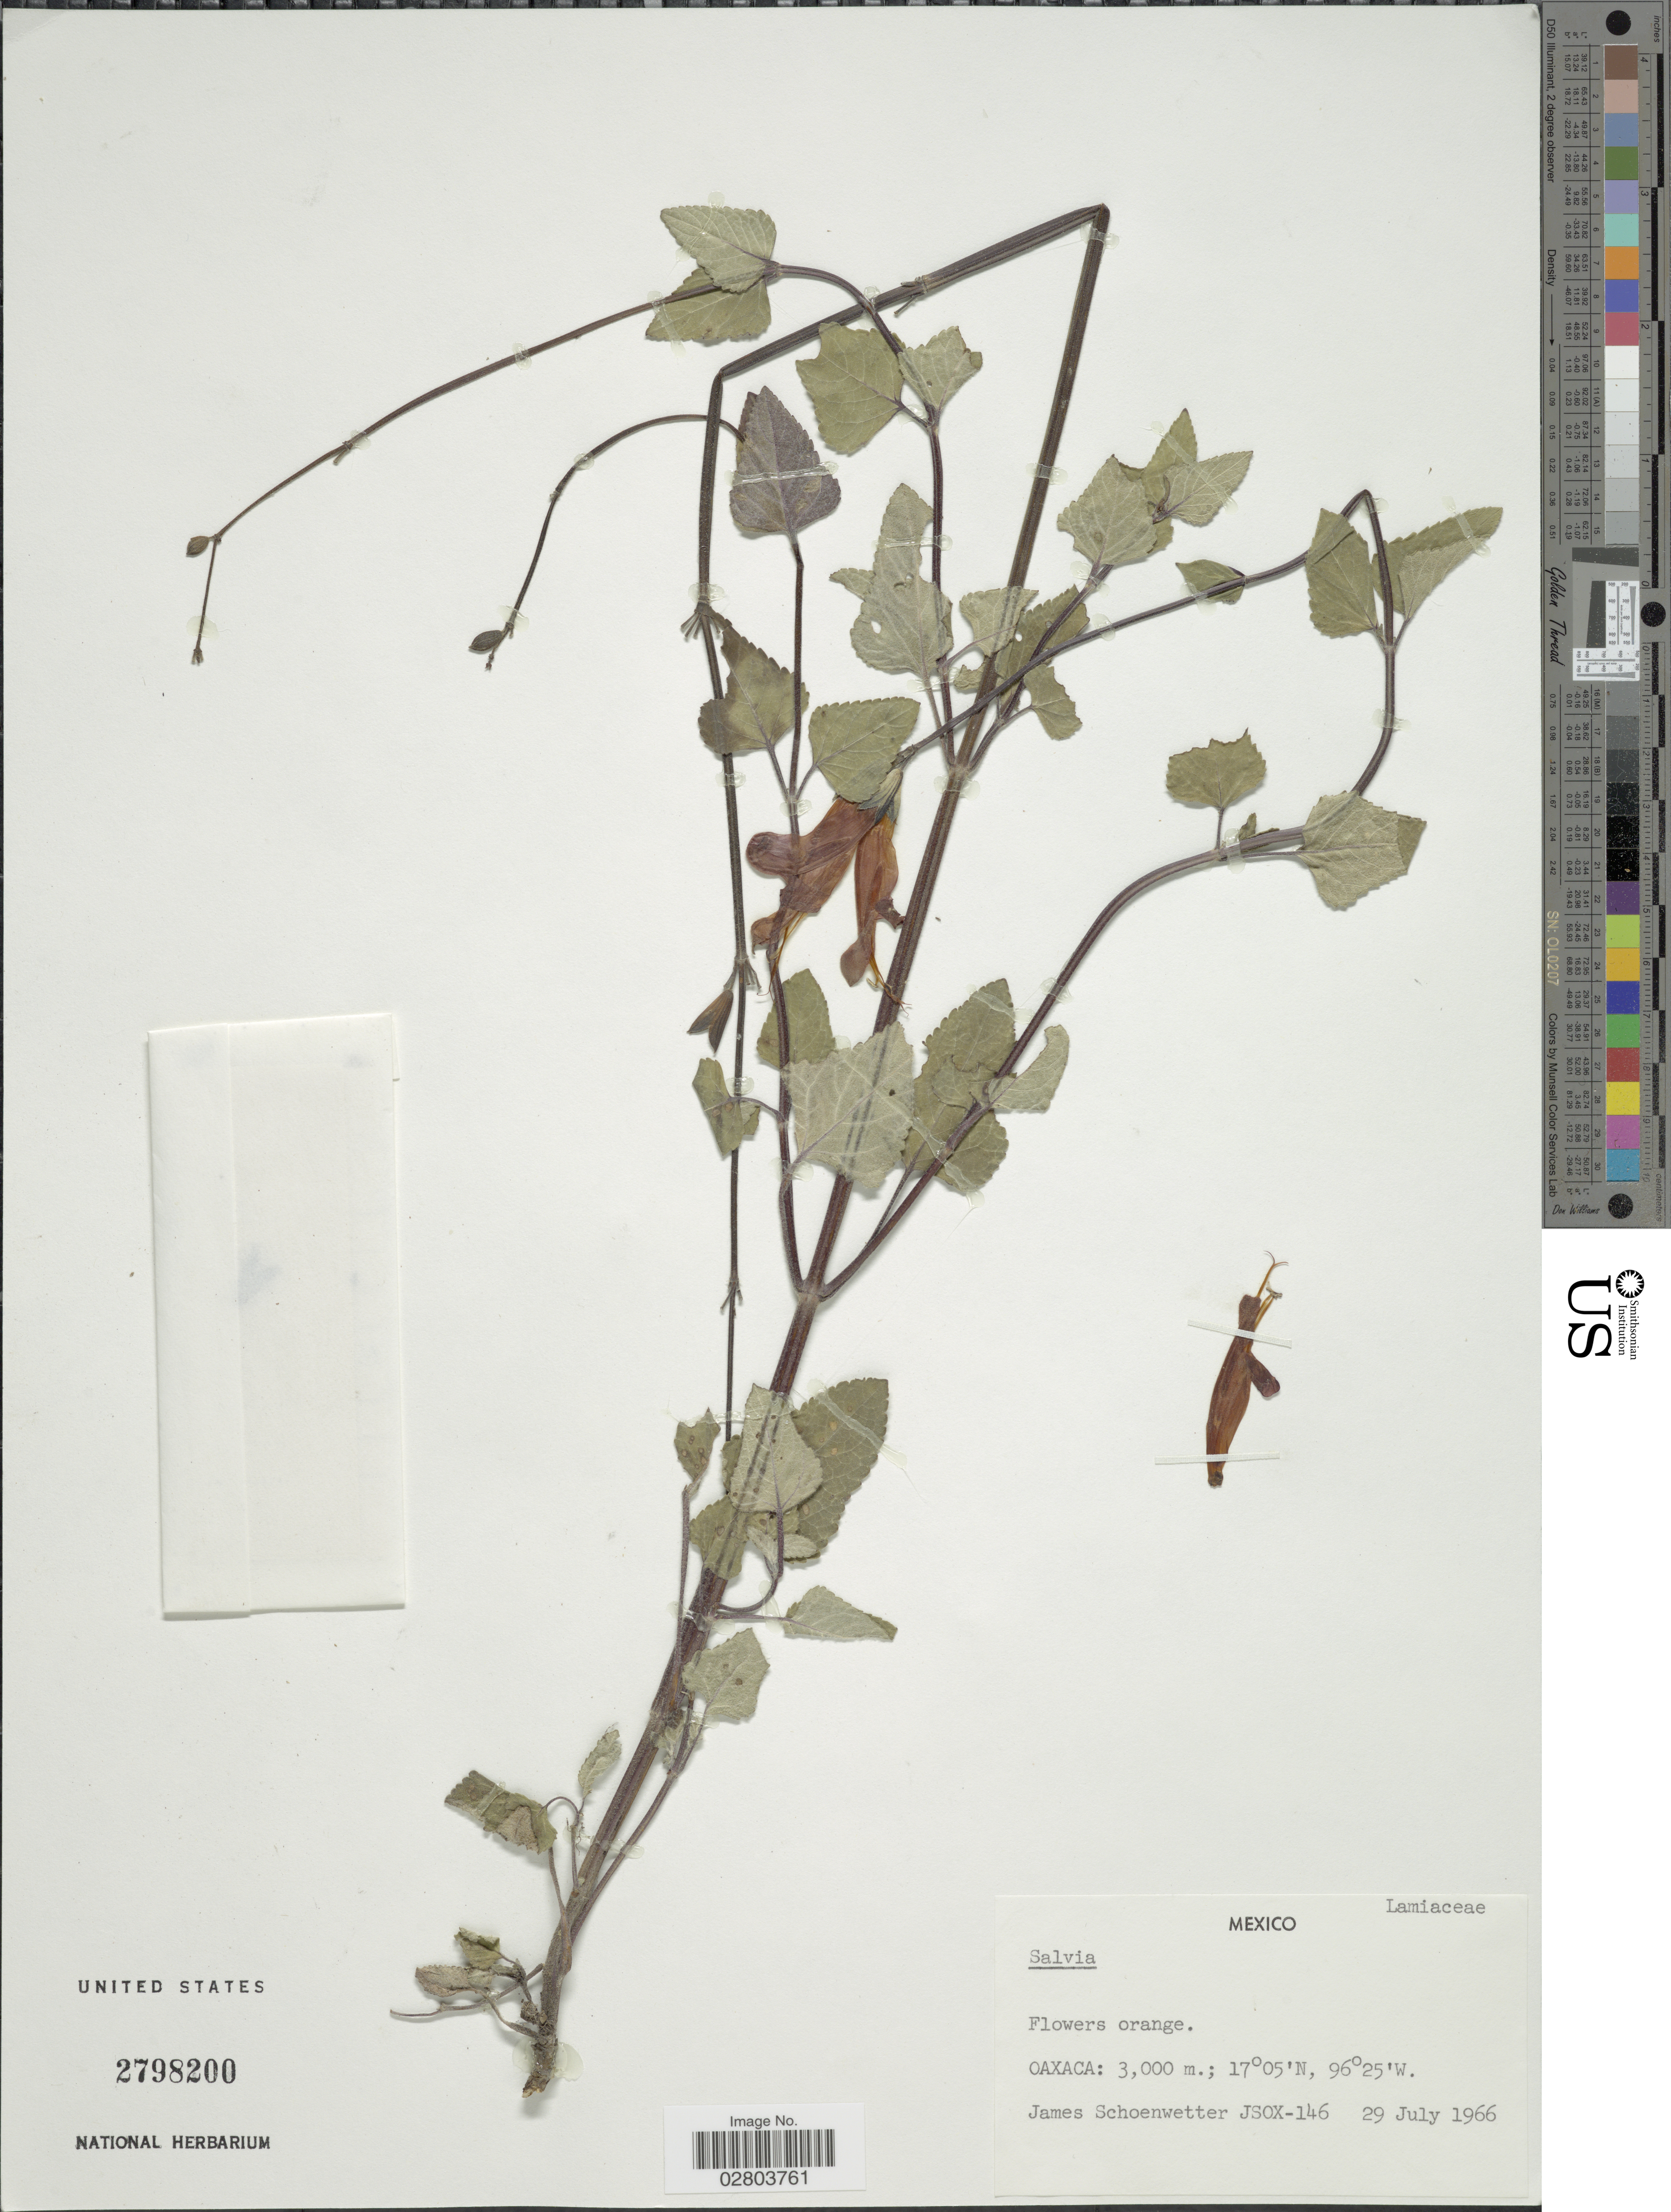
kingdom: Plantae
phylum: Tracheophyta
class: Magnoliopsida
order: Lamiales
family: Lamiaceae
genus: Salvia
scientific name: Salvia sp.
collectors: J. Schoenwetter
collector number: JSOX-146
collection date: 1966-07-29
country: Mexico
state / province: Oaxaca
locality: Oaxaca.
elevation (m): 3000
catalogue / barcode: US 2798200